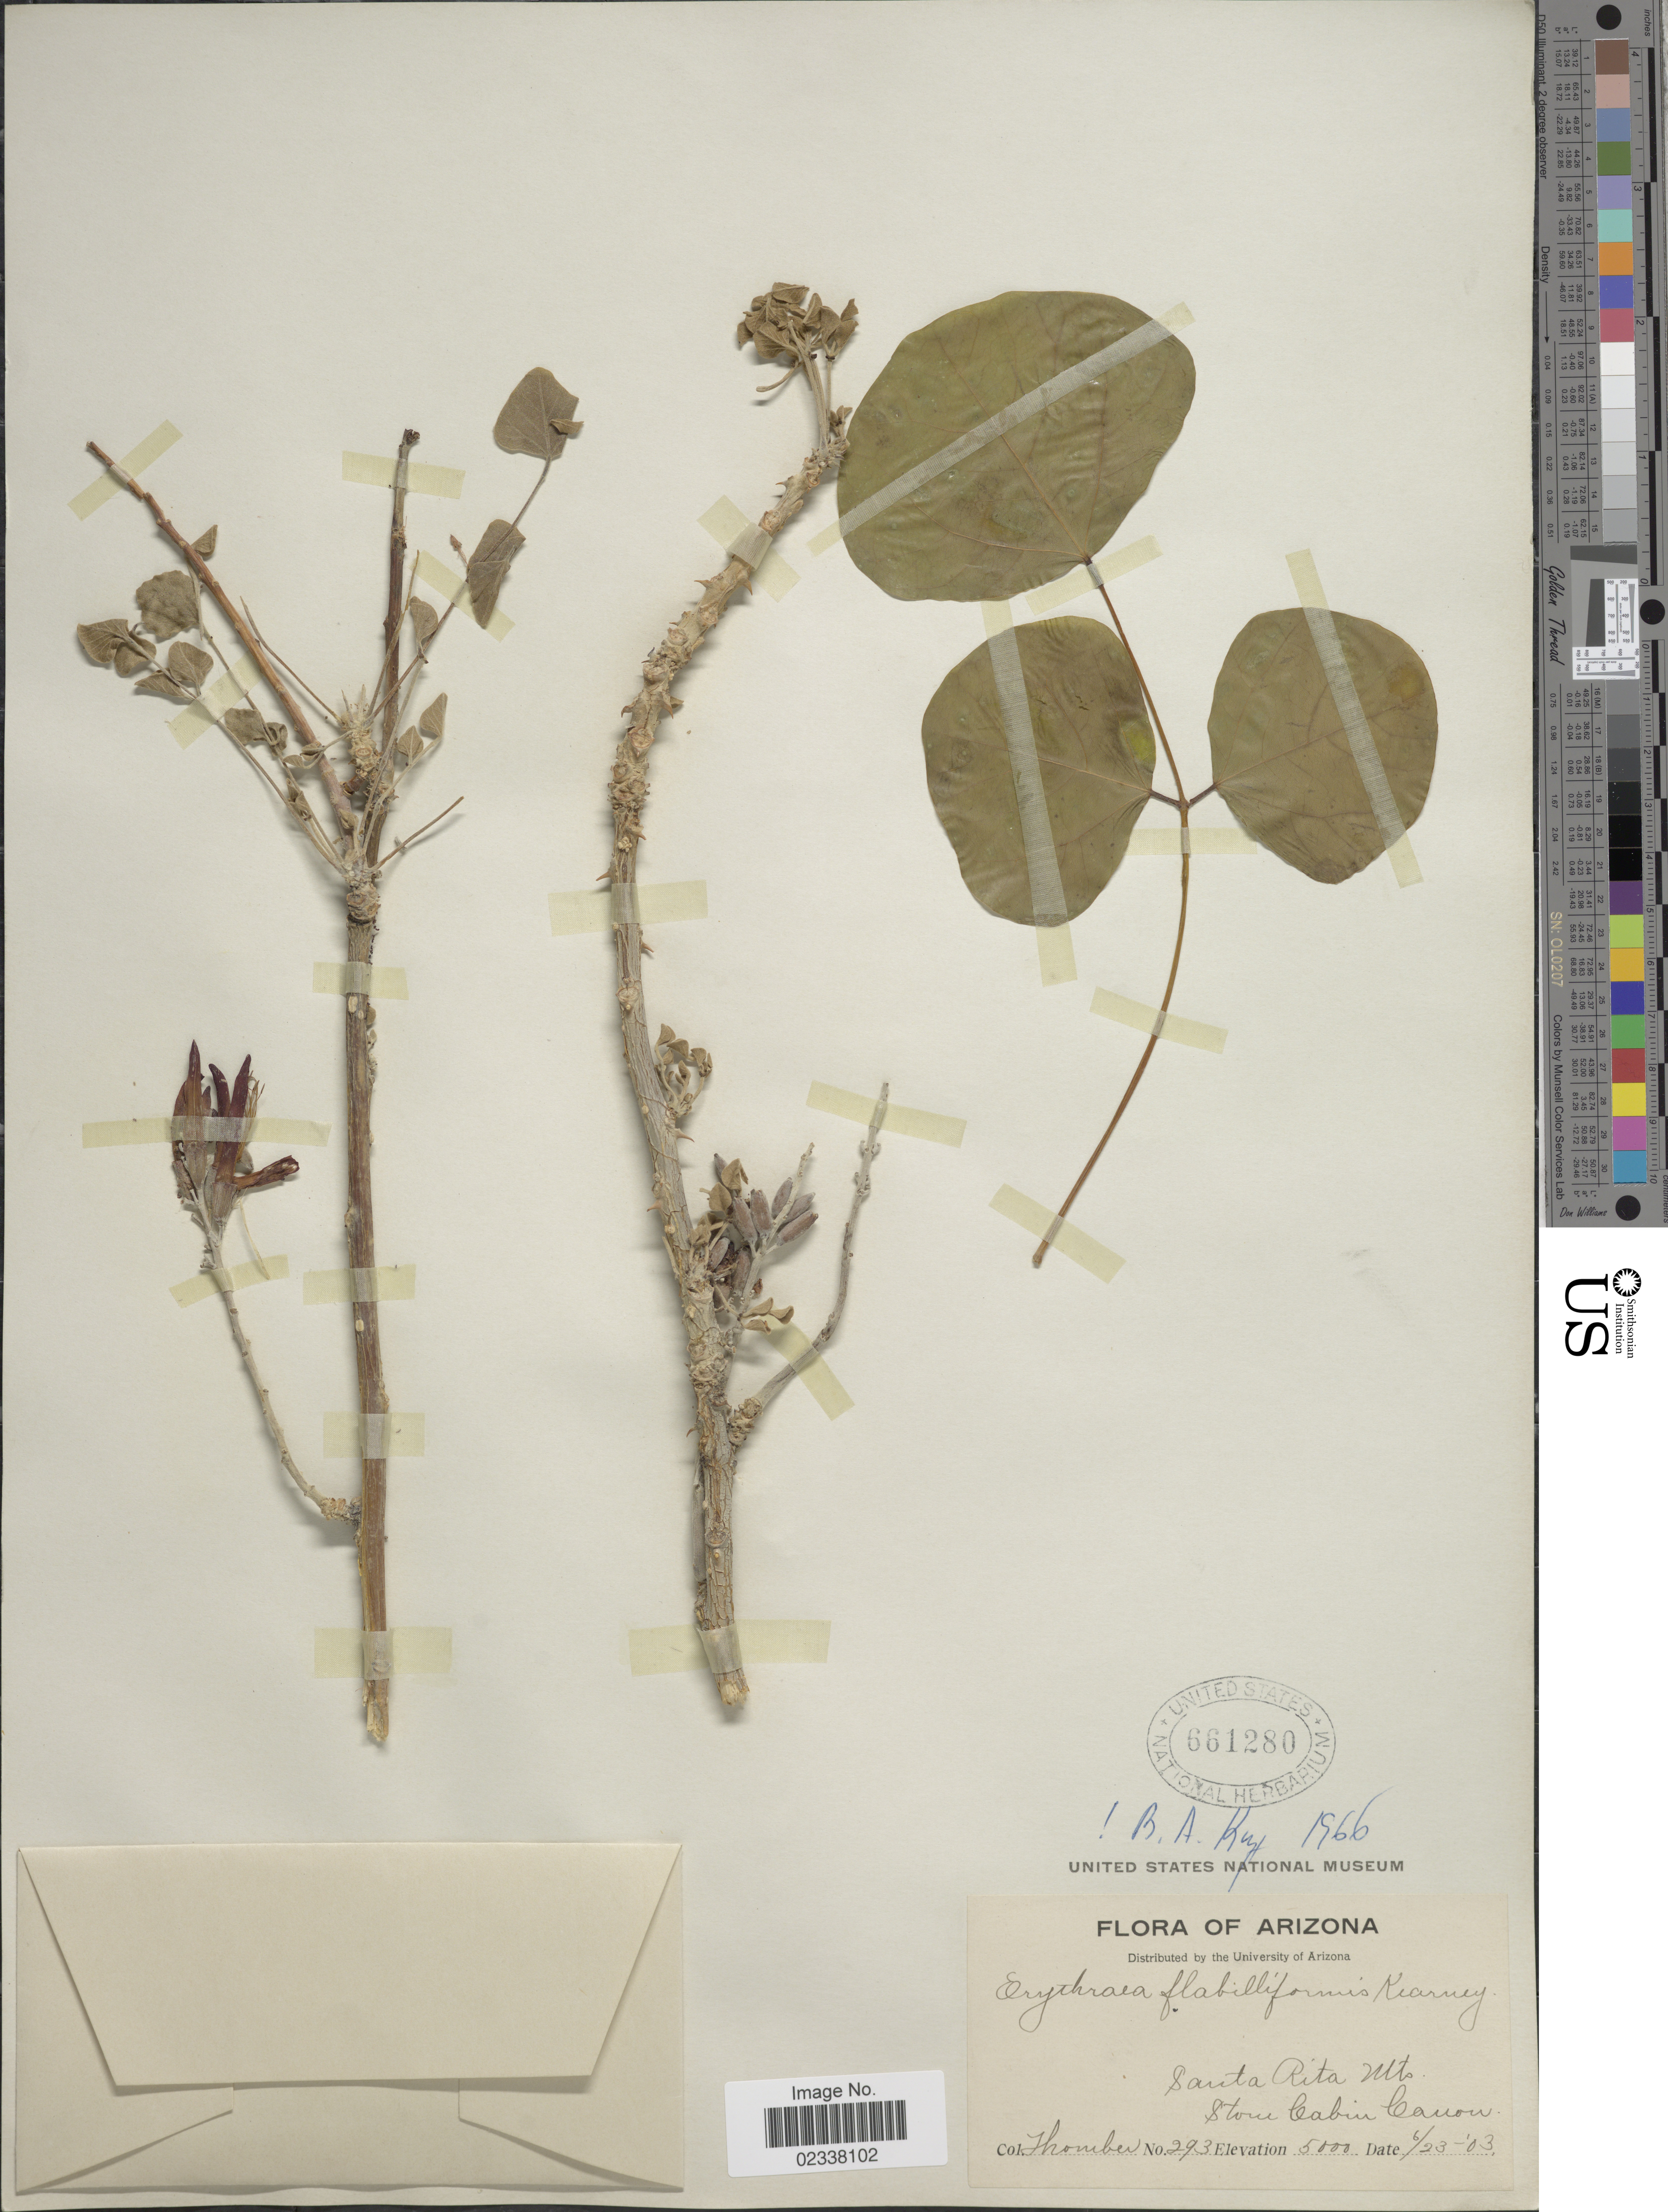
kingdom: Plantae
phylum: Tracheophyta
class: Magnoliopsida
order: Fabales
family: Fabaceae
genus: Erythrina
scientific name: Erythrina flabelliformis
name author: Kearney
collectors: -. Thornber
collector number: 293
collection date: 1903-06-23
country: United States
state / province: Arizona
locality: Santa Rita Mts., Stone Cabin Canon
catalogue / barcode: US 661280